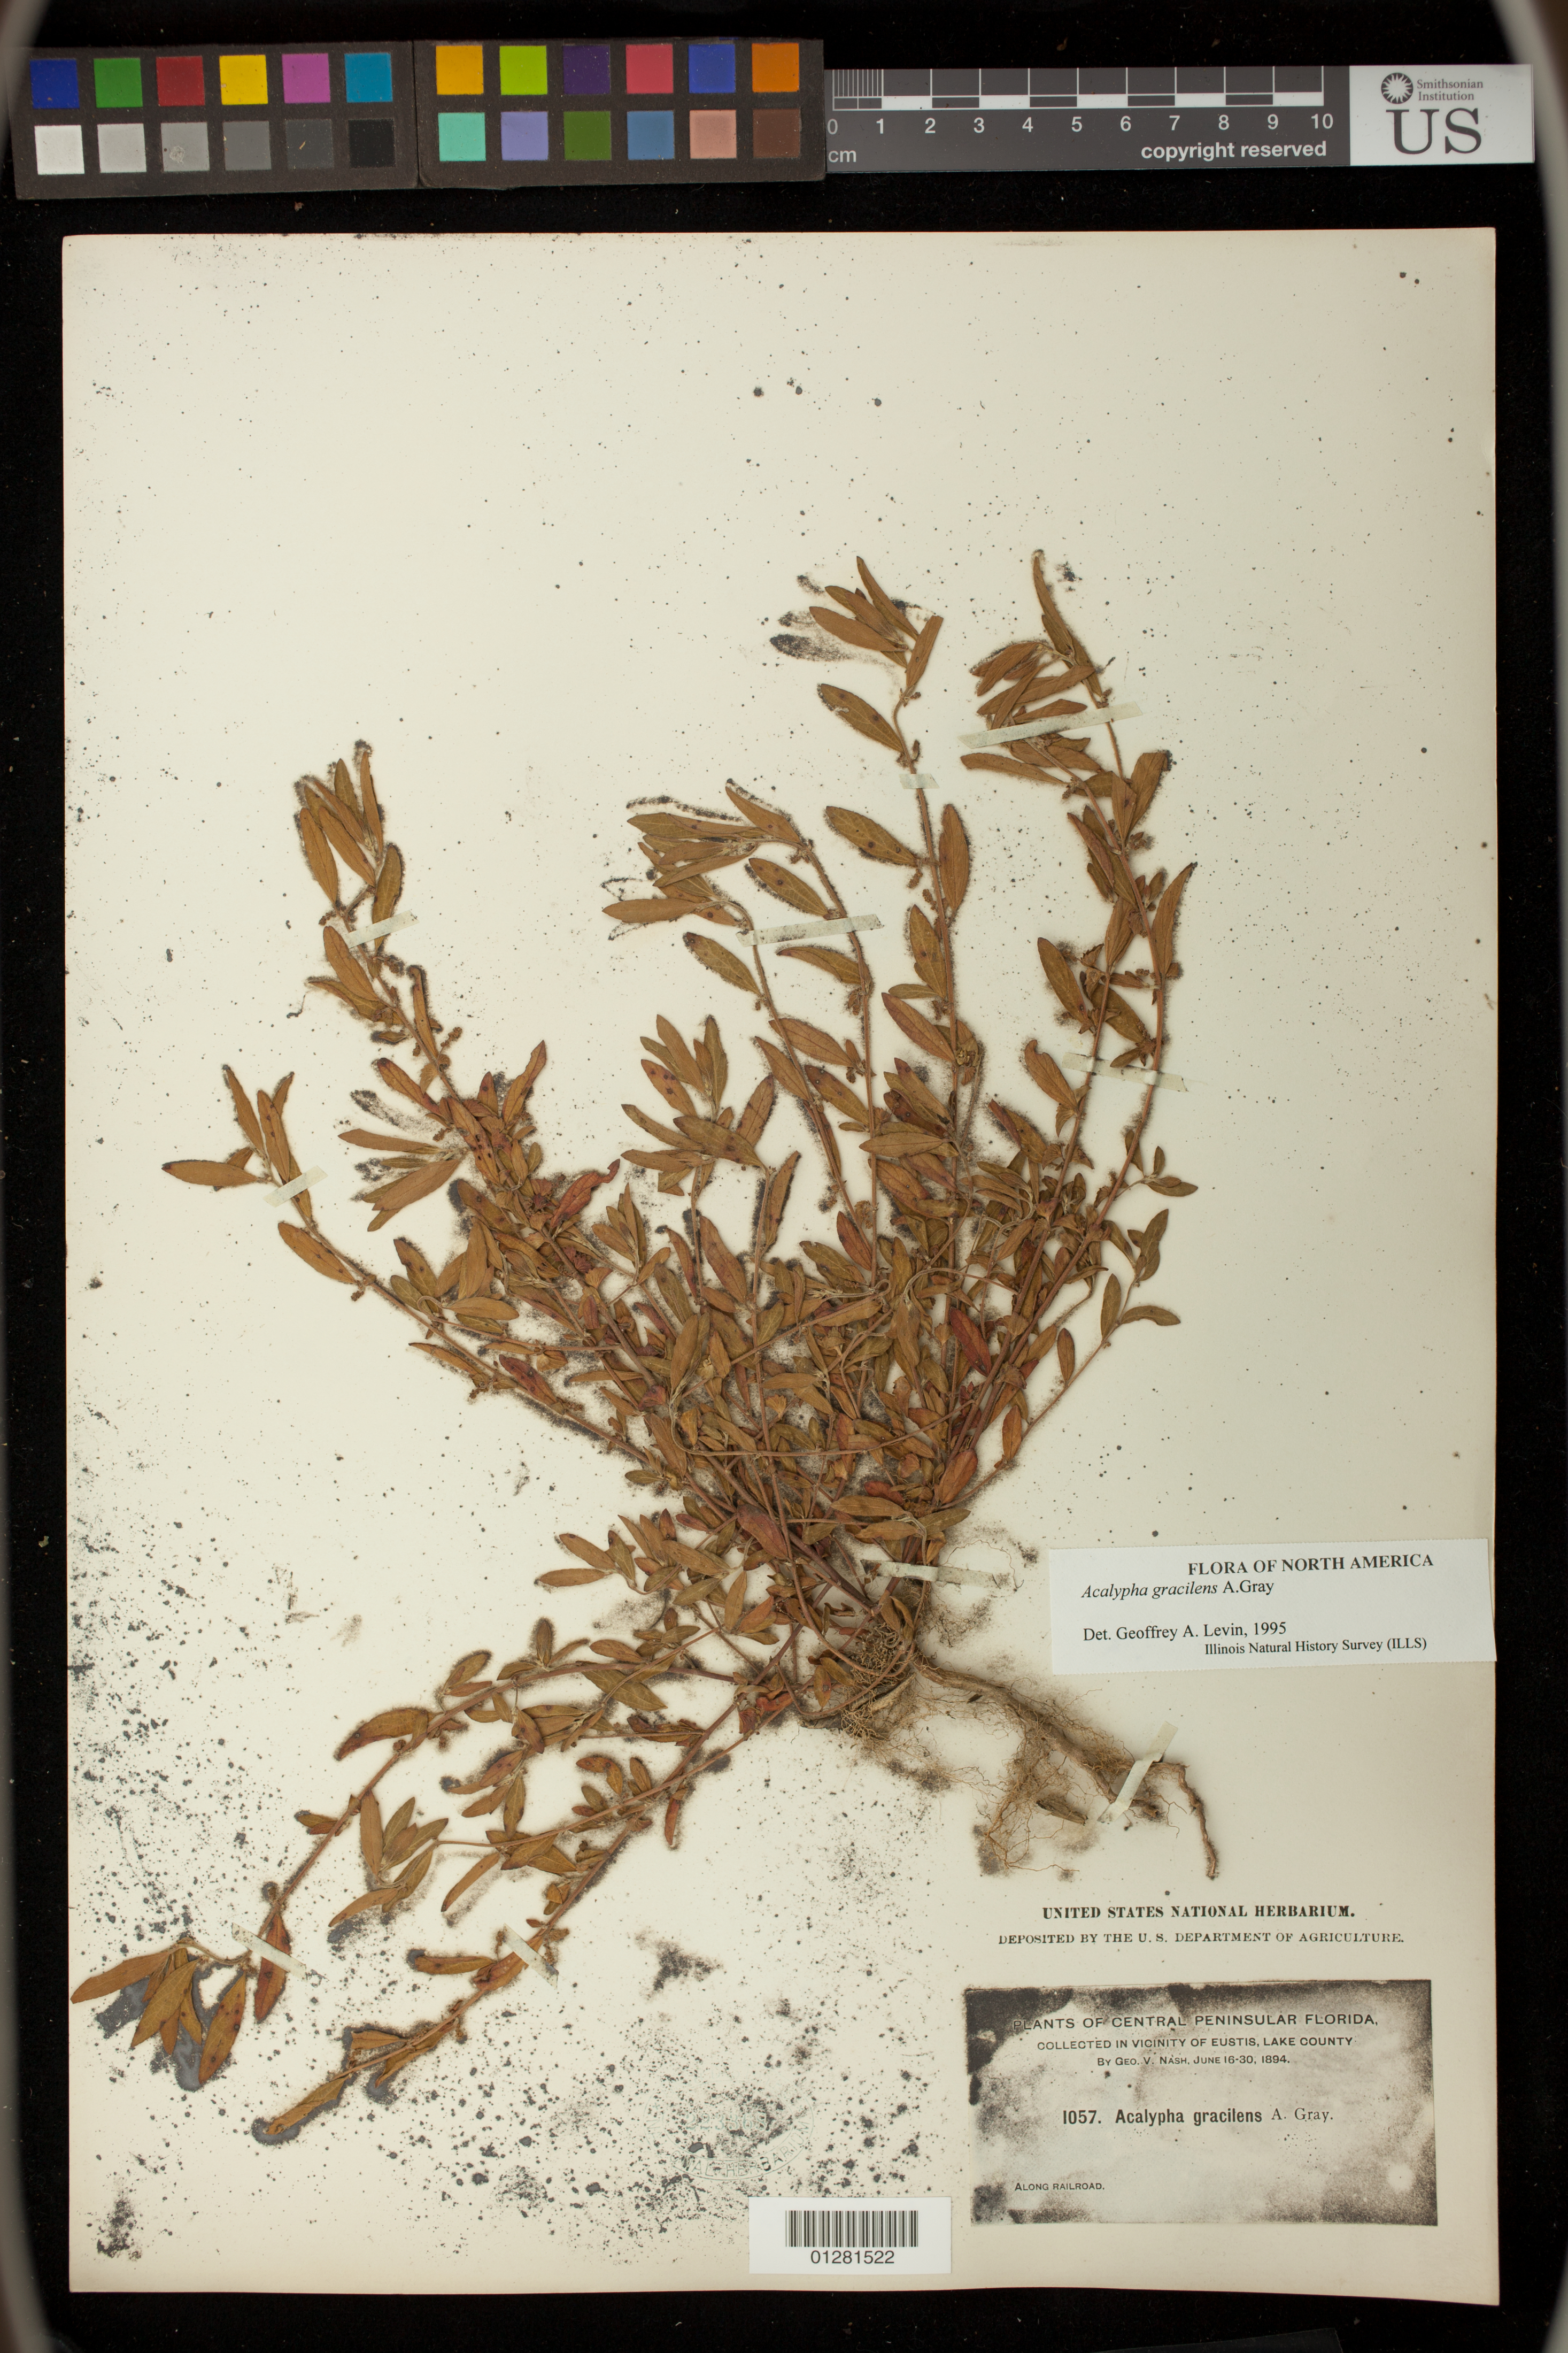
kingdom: Plantae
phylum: Tracheophyta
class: Magnoliopsida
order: Malpighiales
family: Euphorbiaceae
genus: Acalypha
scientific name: Acalypha gracilens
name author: A. Gray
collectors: G. V. Nash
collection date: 1894-06-16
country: United States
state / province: Florida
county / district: Lake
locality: Vicinity of Eustis, Lake County